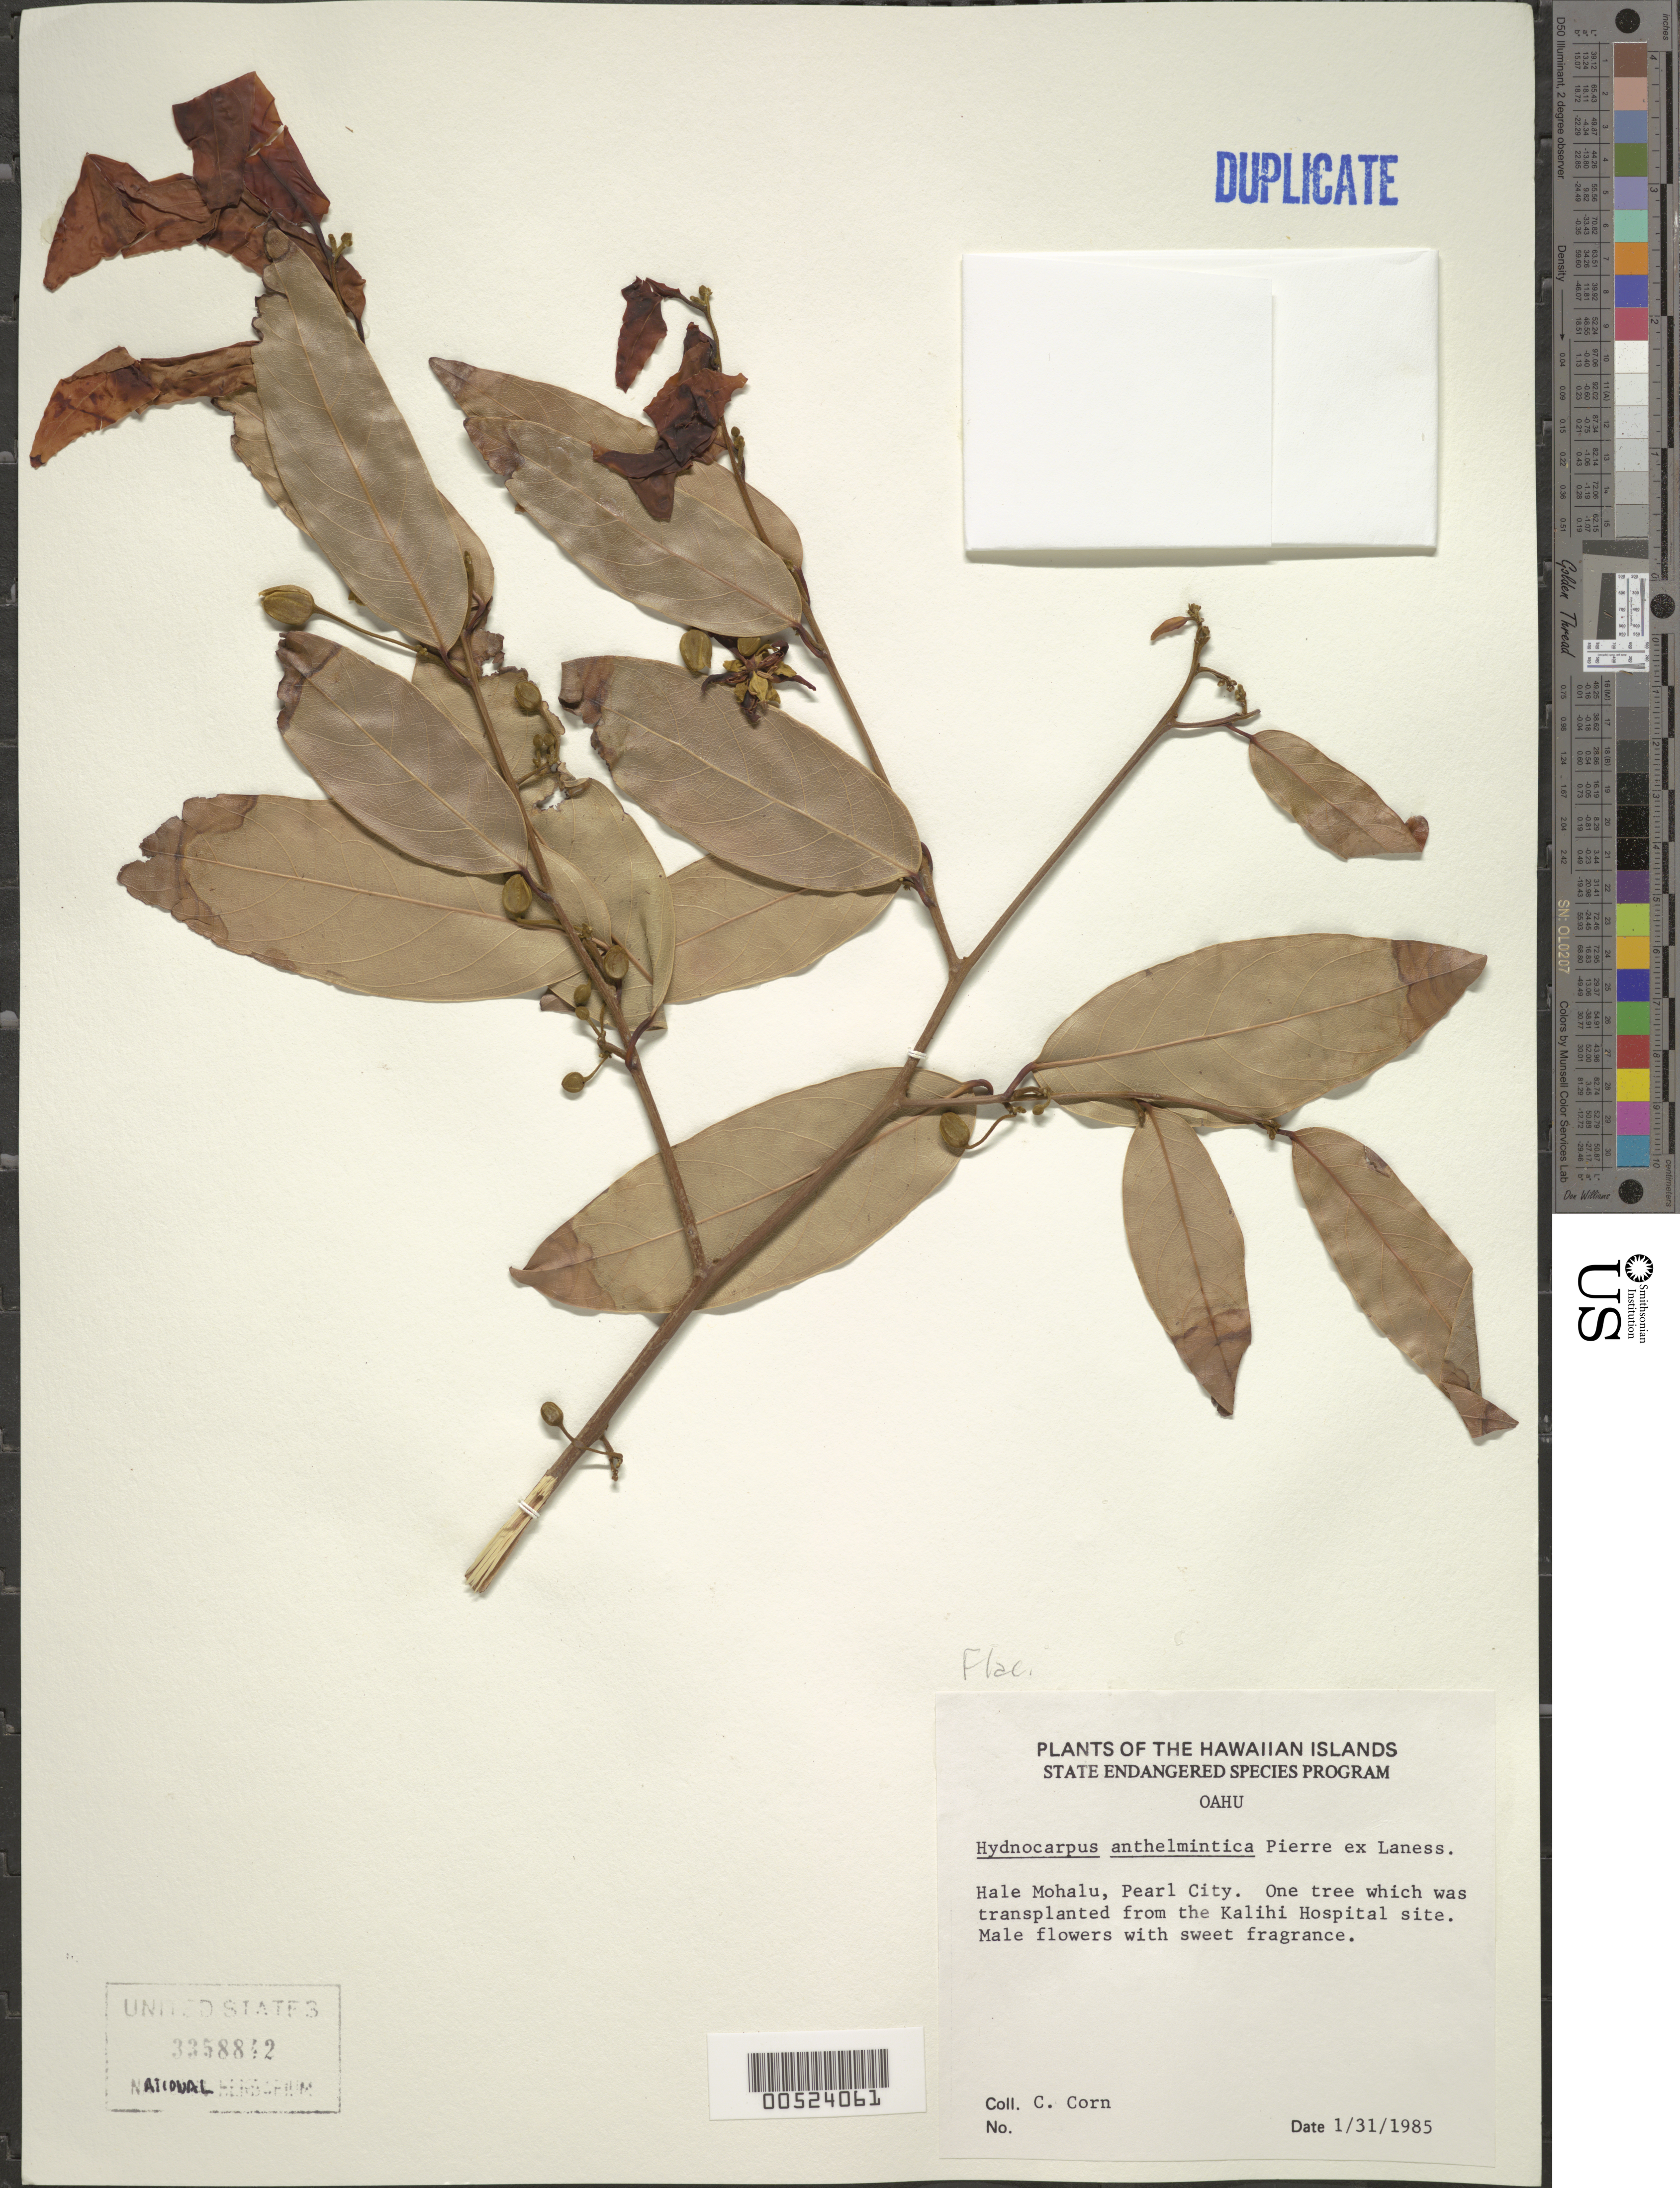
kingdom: Plantae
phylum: Tracheophyta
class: Magnoliopsida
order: Malpighiales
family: Achariaceae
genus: Hydnocarpus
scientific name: Hydnocarpus anthelminthicus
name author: Pierre ex Gagnep.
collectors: C. Corn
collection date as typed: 31 Jan 1985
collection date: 1985-01-31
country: United States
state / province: Hawaii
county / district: Honolulu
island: Oahu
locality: Hale Mohalu, Pearl City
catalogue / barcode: US 3358842